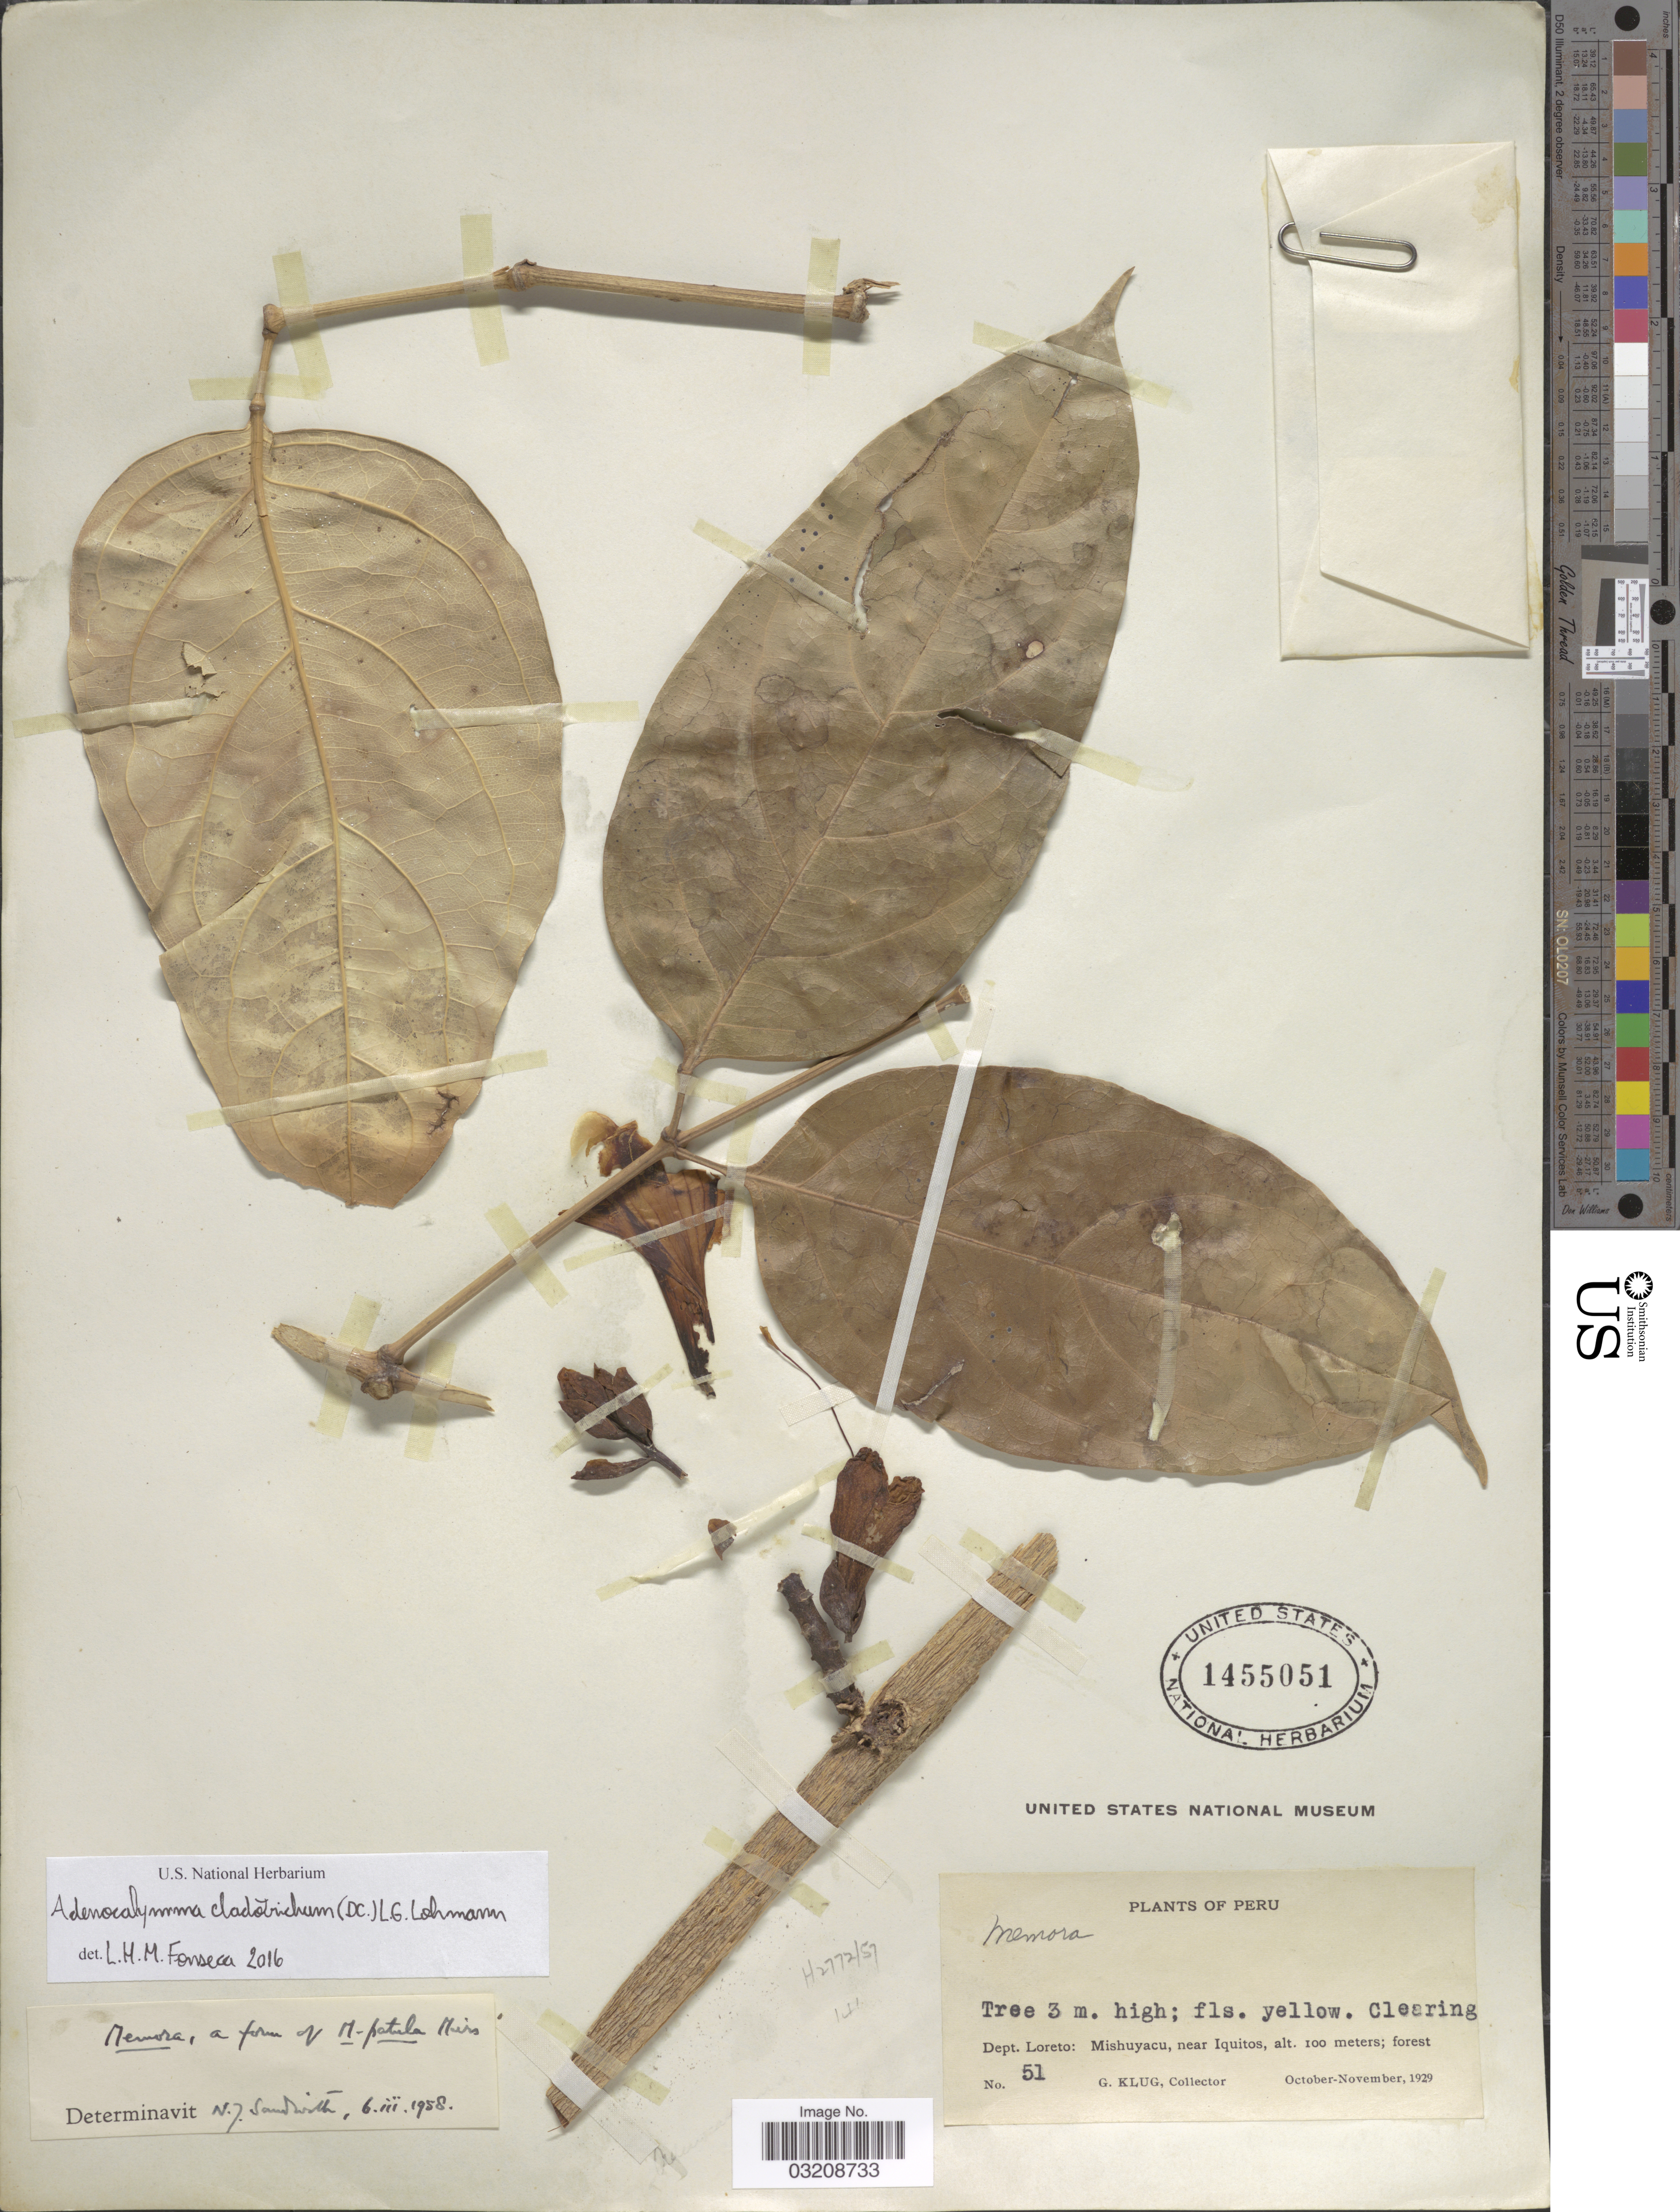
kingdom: Plantae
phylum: Tracheophyta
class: Magnoliopsida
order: Lamiales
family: Bignoniaceae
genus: Adenocalymma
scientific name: Adenocalymma cladotrichum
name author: (Sandwith) L.G. Lohmann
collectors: G. Klug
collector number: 51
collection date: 1929-10/1929-11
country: Peru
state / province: Loreto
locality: Dept. Loreto: Mishuyacu, near Iquitos.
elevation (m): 100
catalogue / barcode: US 1455051